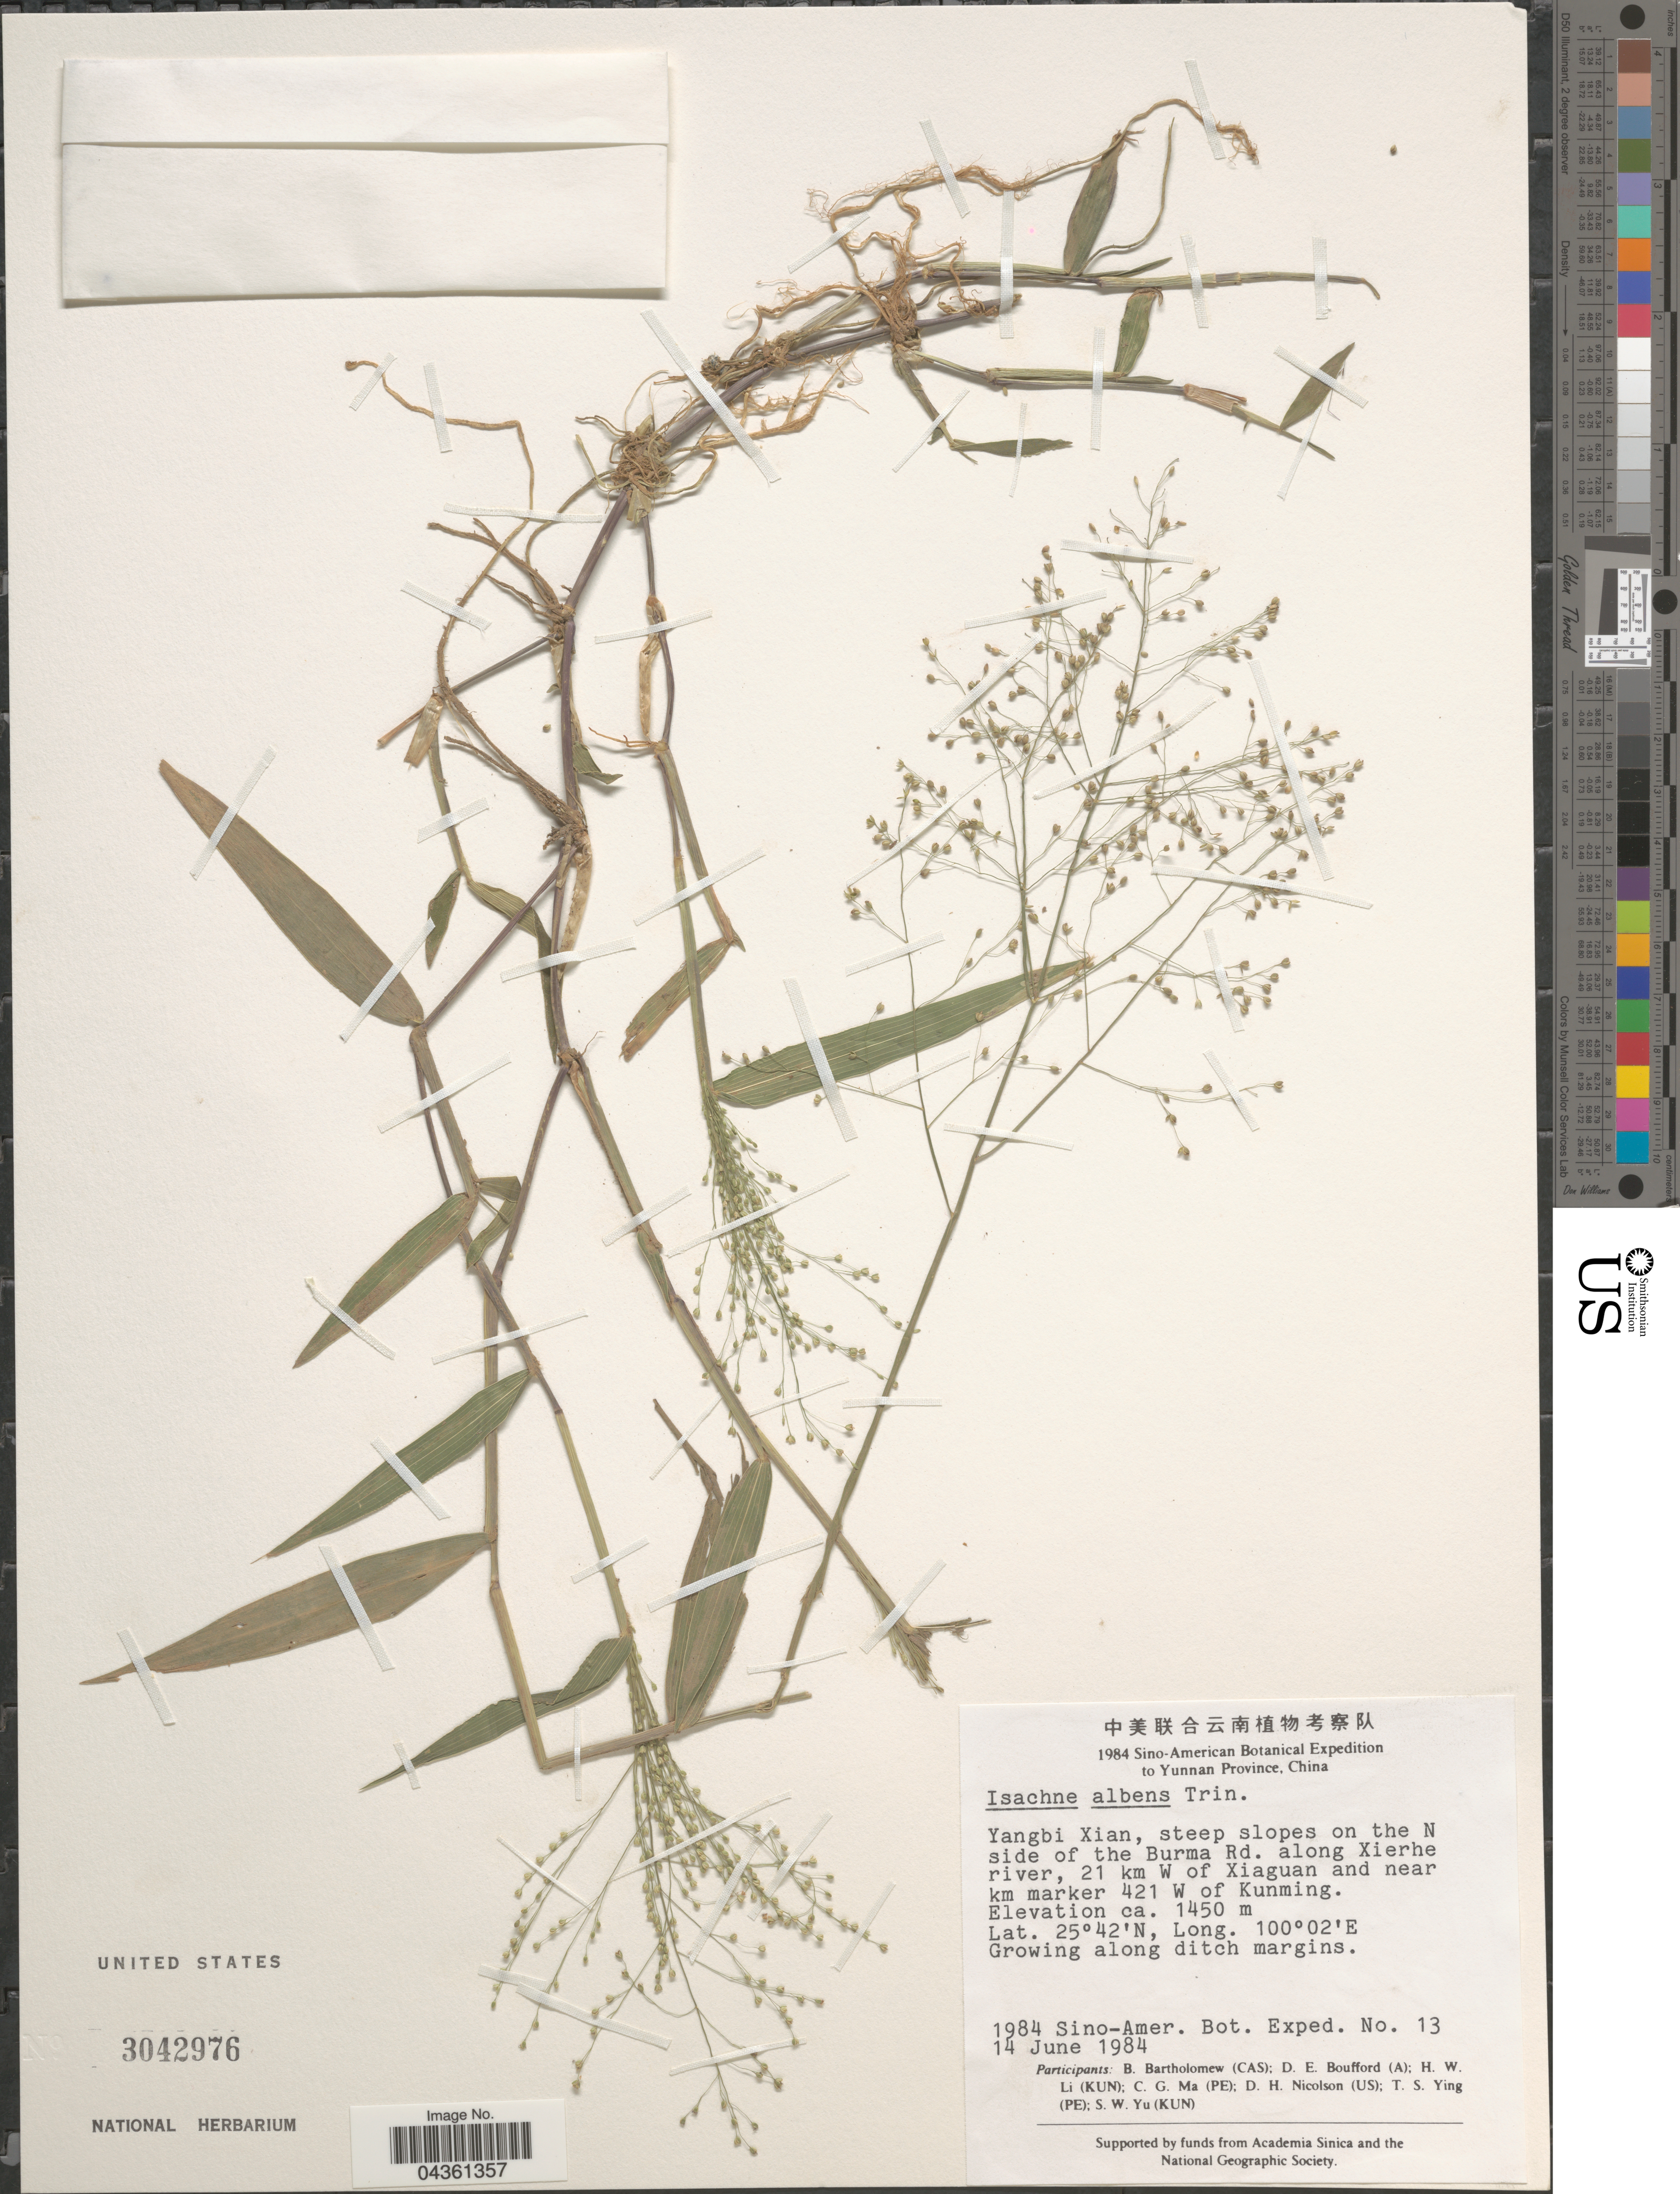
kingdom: Plantae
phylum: Tracheophyta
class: Liliopsida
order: Poales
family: Poaceae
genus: Isachne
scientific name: Isachne albens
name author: Trin.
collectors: B. Bartholomew, D. E. Boufford, H. W. Li, C. Ma & et al.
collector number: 13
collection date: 1984-06-14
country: China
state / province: Yunnan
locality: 1984 Sino-American Botanical Expedition to Yunnan Province, China. Yangbi Xian, steep slopes on the N side of the Burma Rd. along Xierhe river, 21 km W of Xiaguan and near km marker 421 W of Kunming. Along ditch margins.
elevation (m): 1450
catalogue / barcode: US 3042976